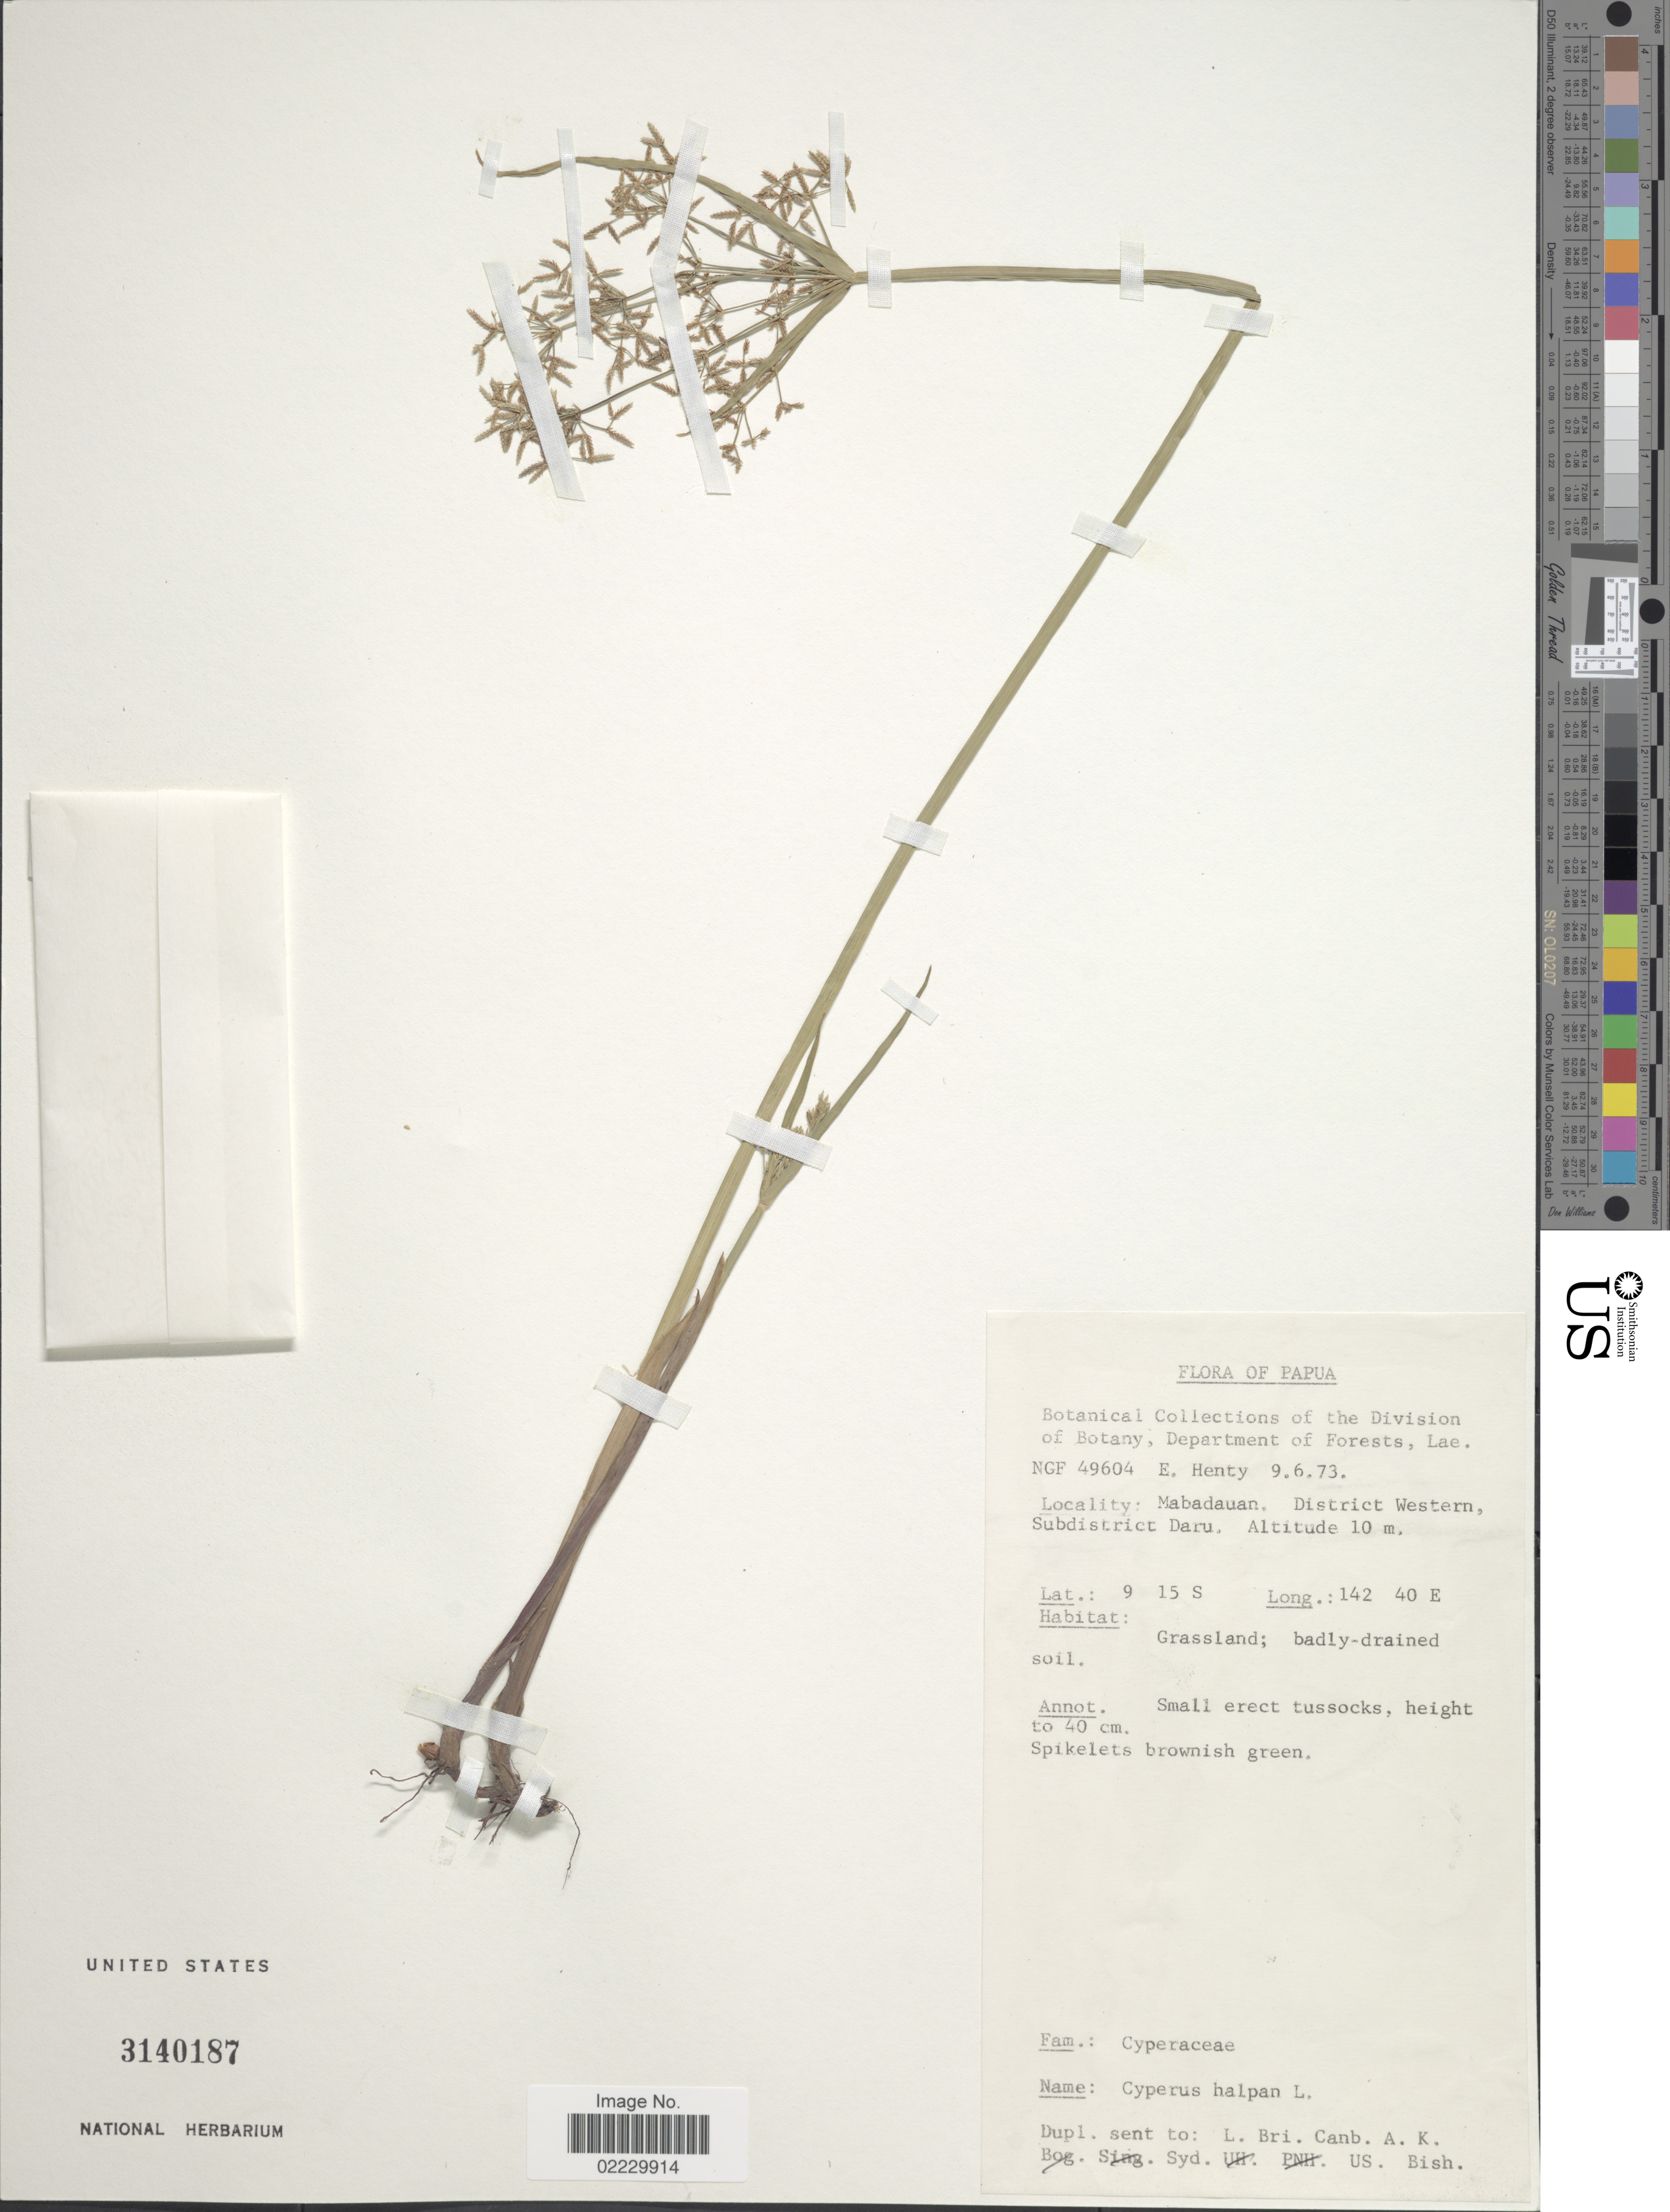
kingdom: Plantae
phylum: Tracheophyta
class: Liliopsida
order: Poales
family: Cyperaceae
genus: Cyperus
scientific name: Cyperus haspan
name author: L.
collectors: E. Henty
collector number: NGF 49604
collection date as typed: Transcribed d/m/y: 9/6/73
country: Papua New Guinea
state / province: Manus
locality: Mabadauan. Subdistrict Daru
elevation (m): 10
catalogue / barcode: US 3140187